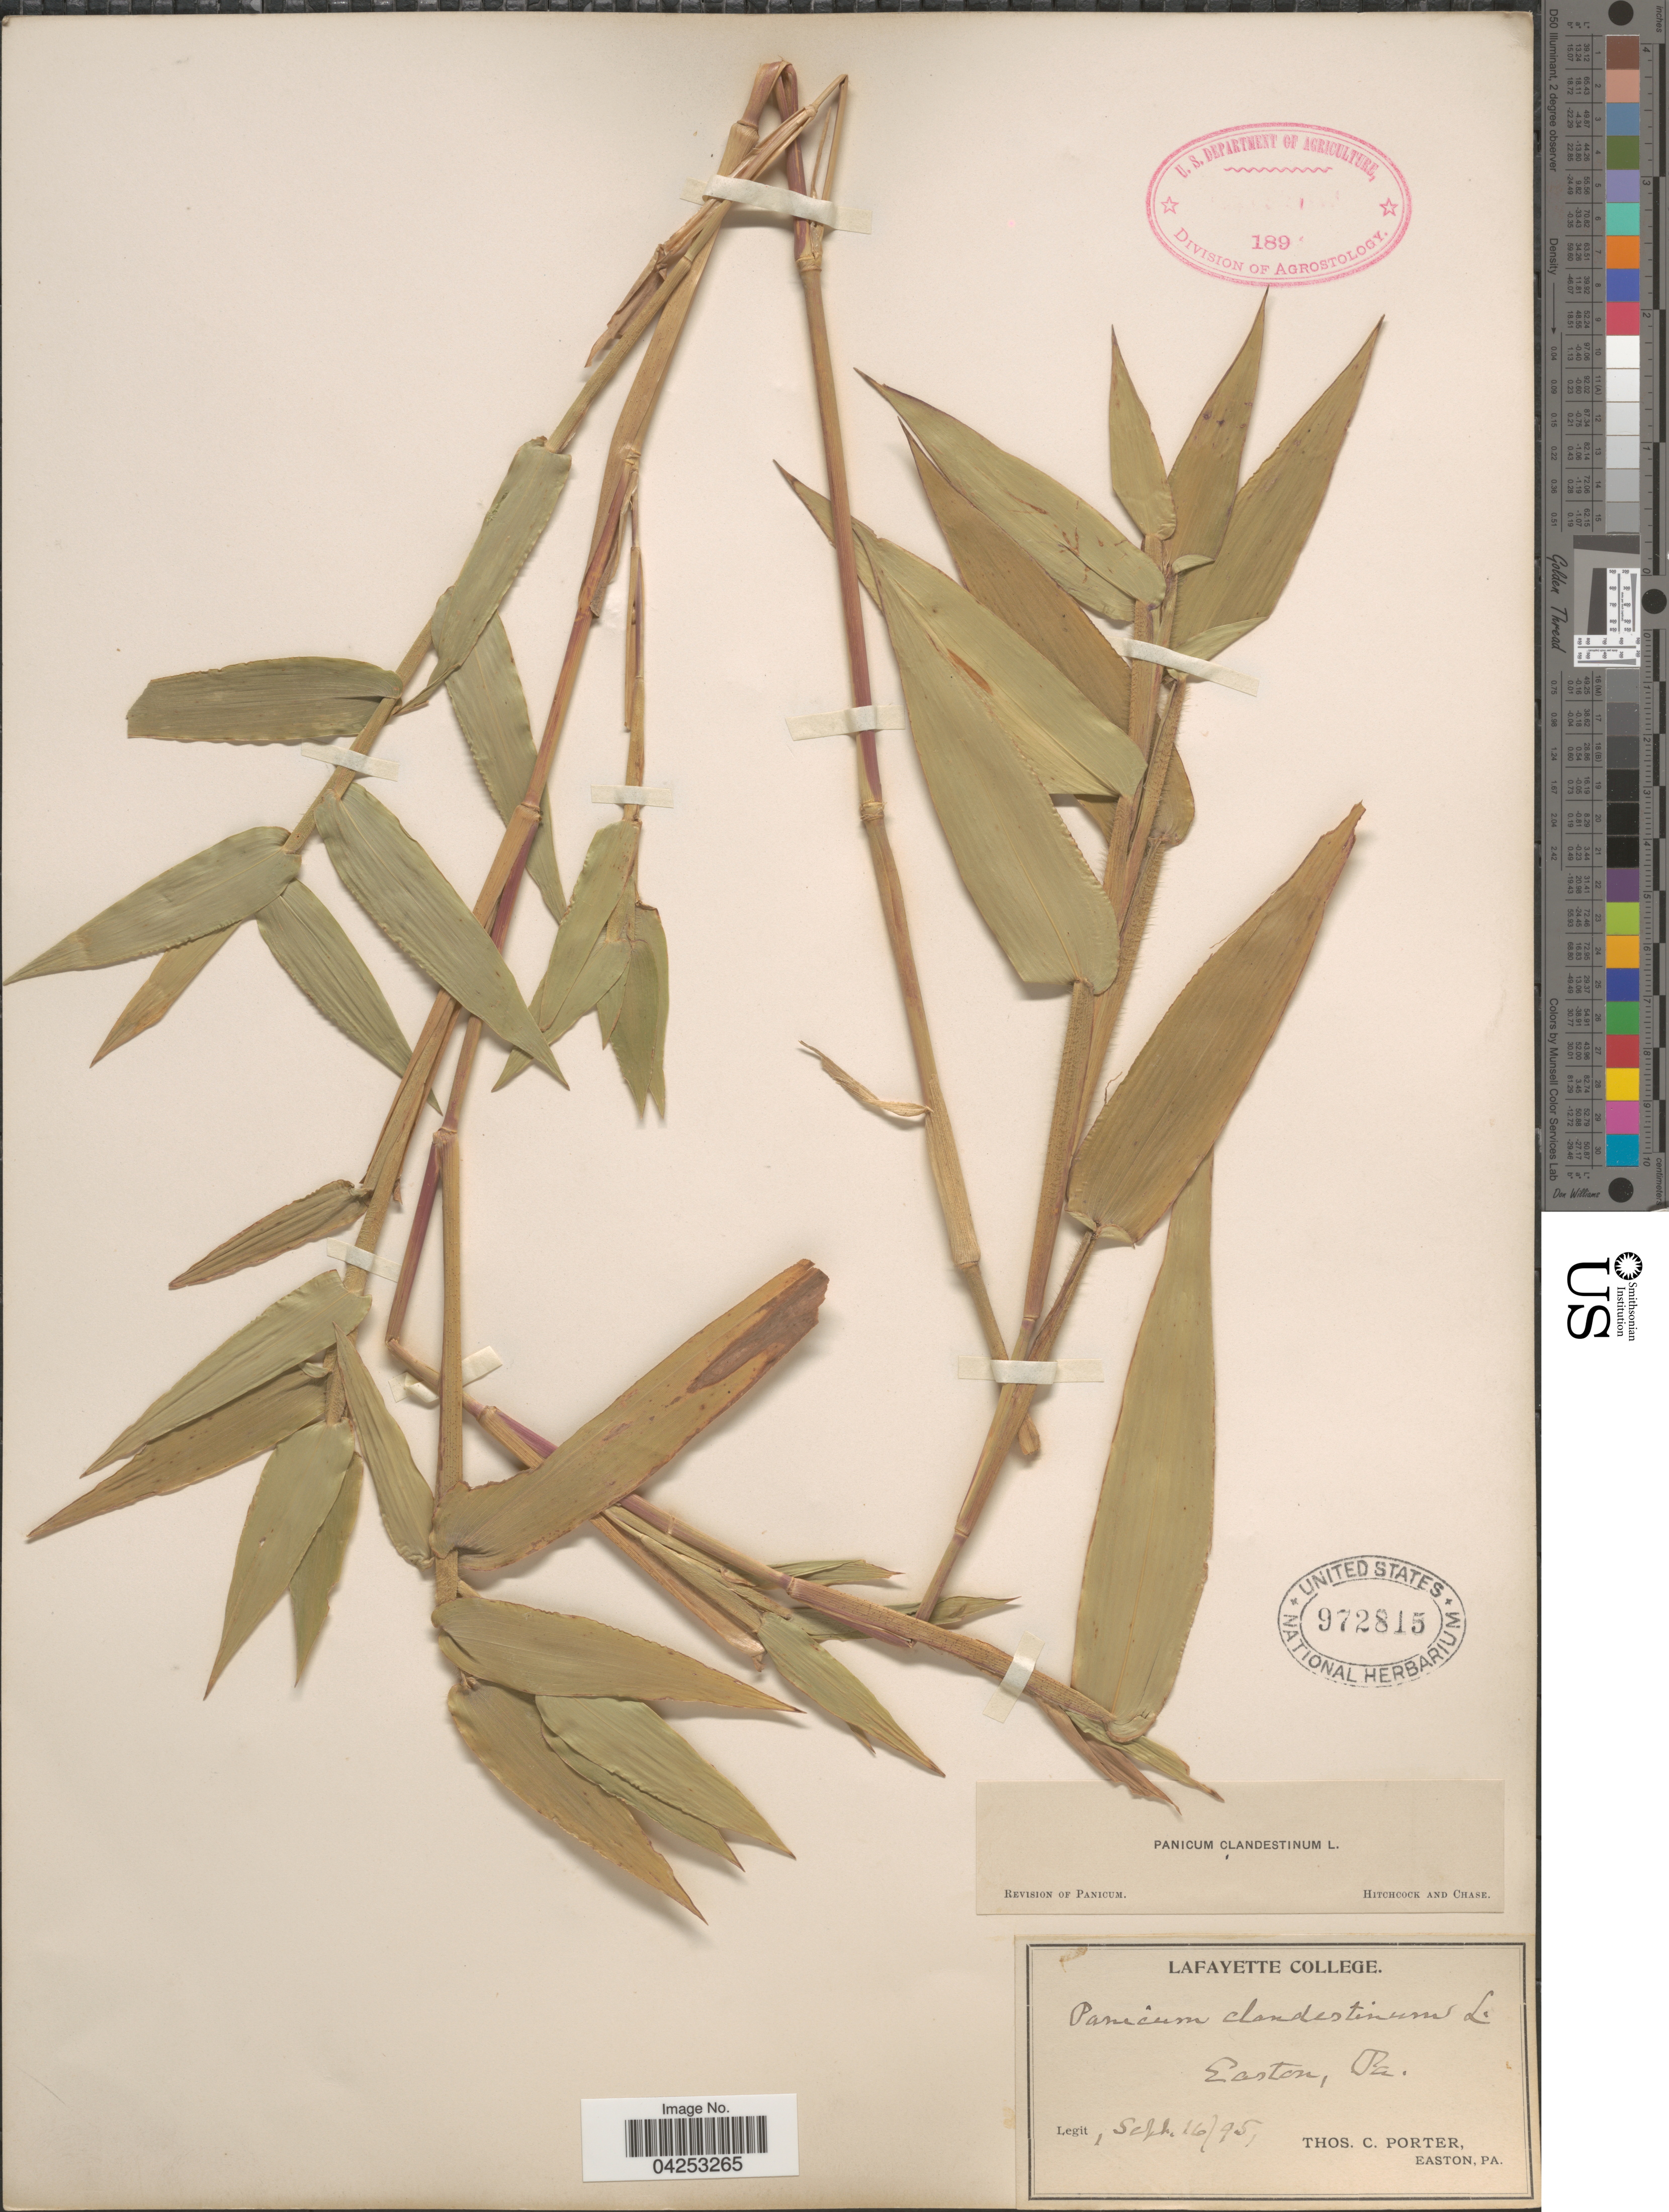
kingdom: Plantae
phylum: Tracheophyta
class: Liliopsida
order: Poales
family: Poaceae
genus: Dichanthelium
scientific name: Dichanthelium clandestinum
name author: (L.) Gould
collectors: T. Porter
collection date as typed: Transcribed d/m/y: 16/9/95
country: United States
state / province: Pennsylvania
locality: Easton.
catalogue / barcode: US 972815